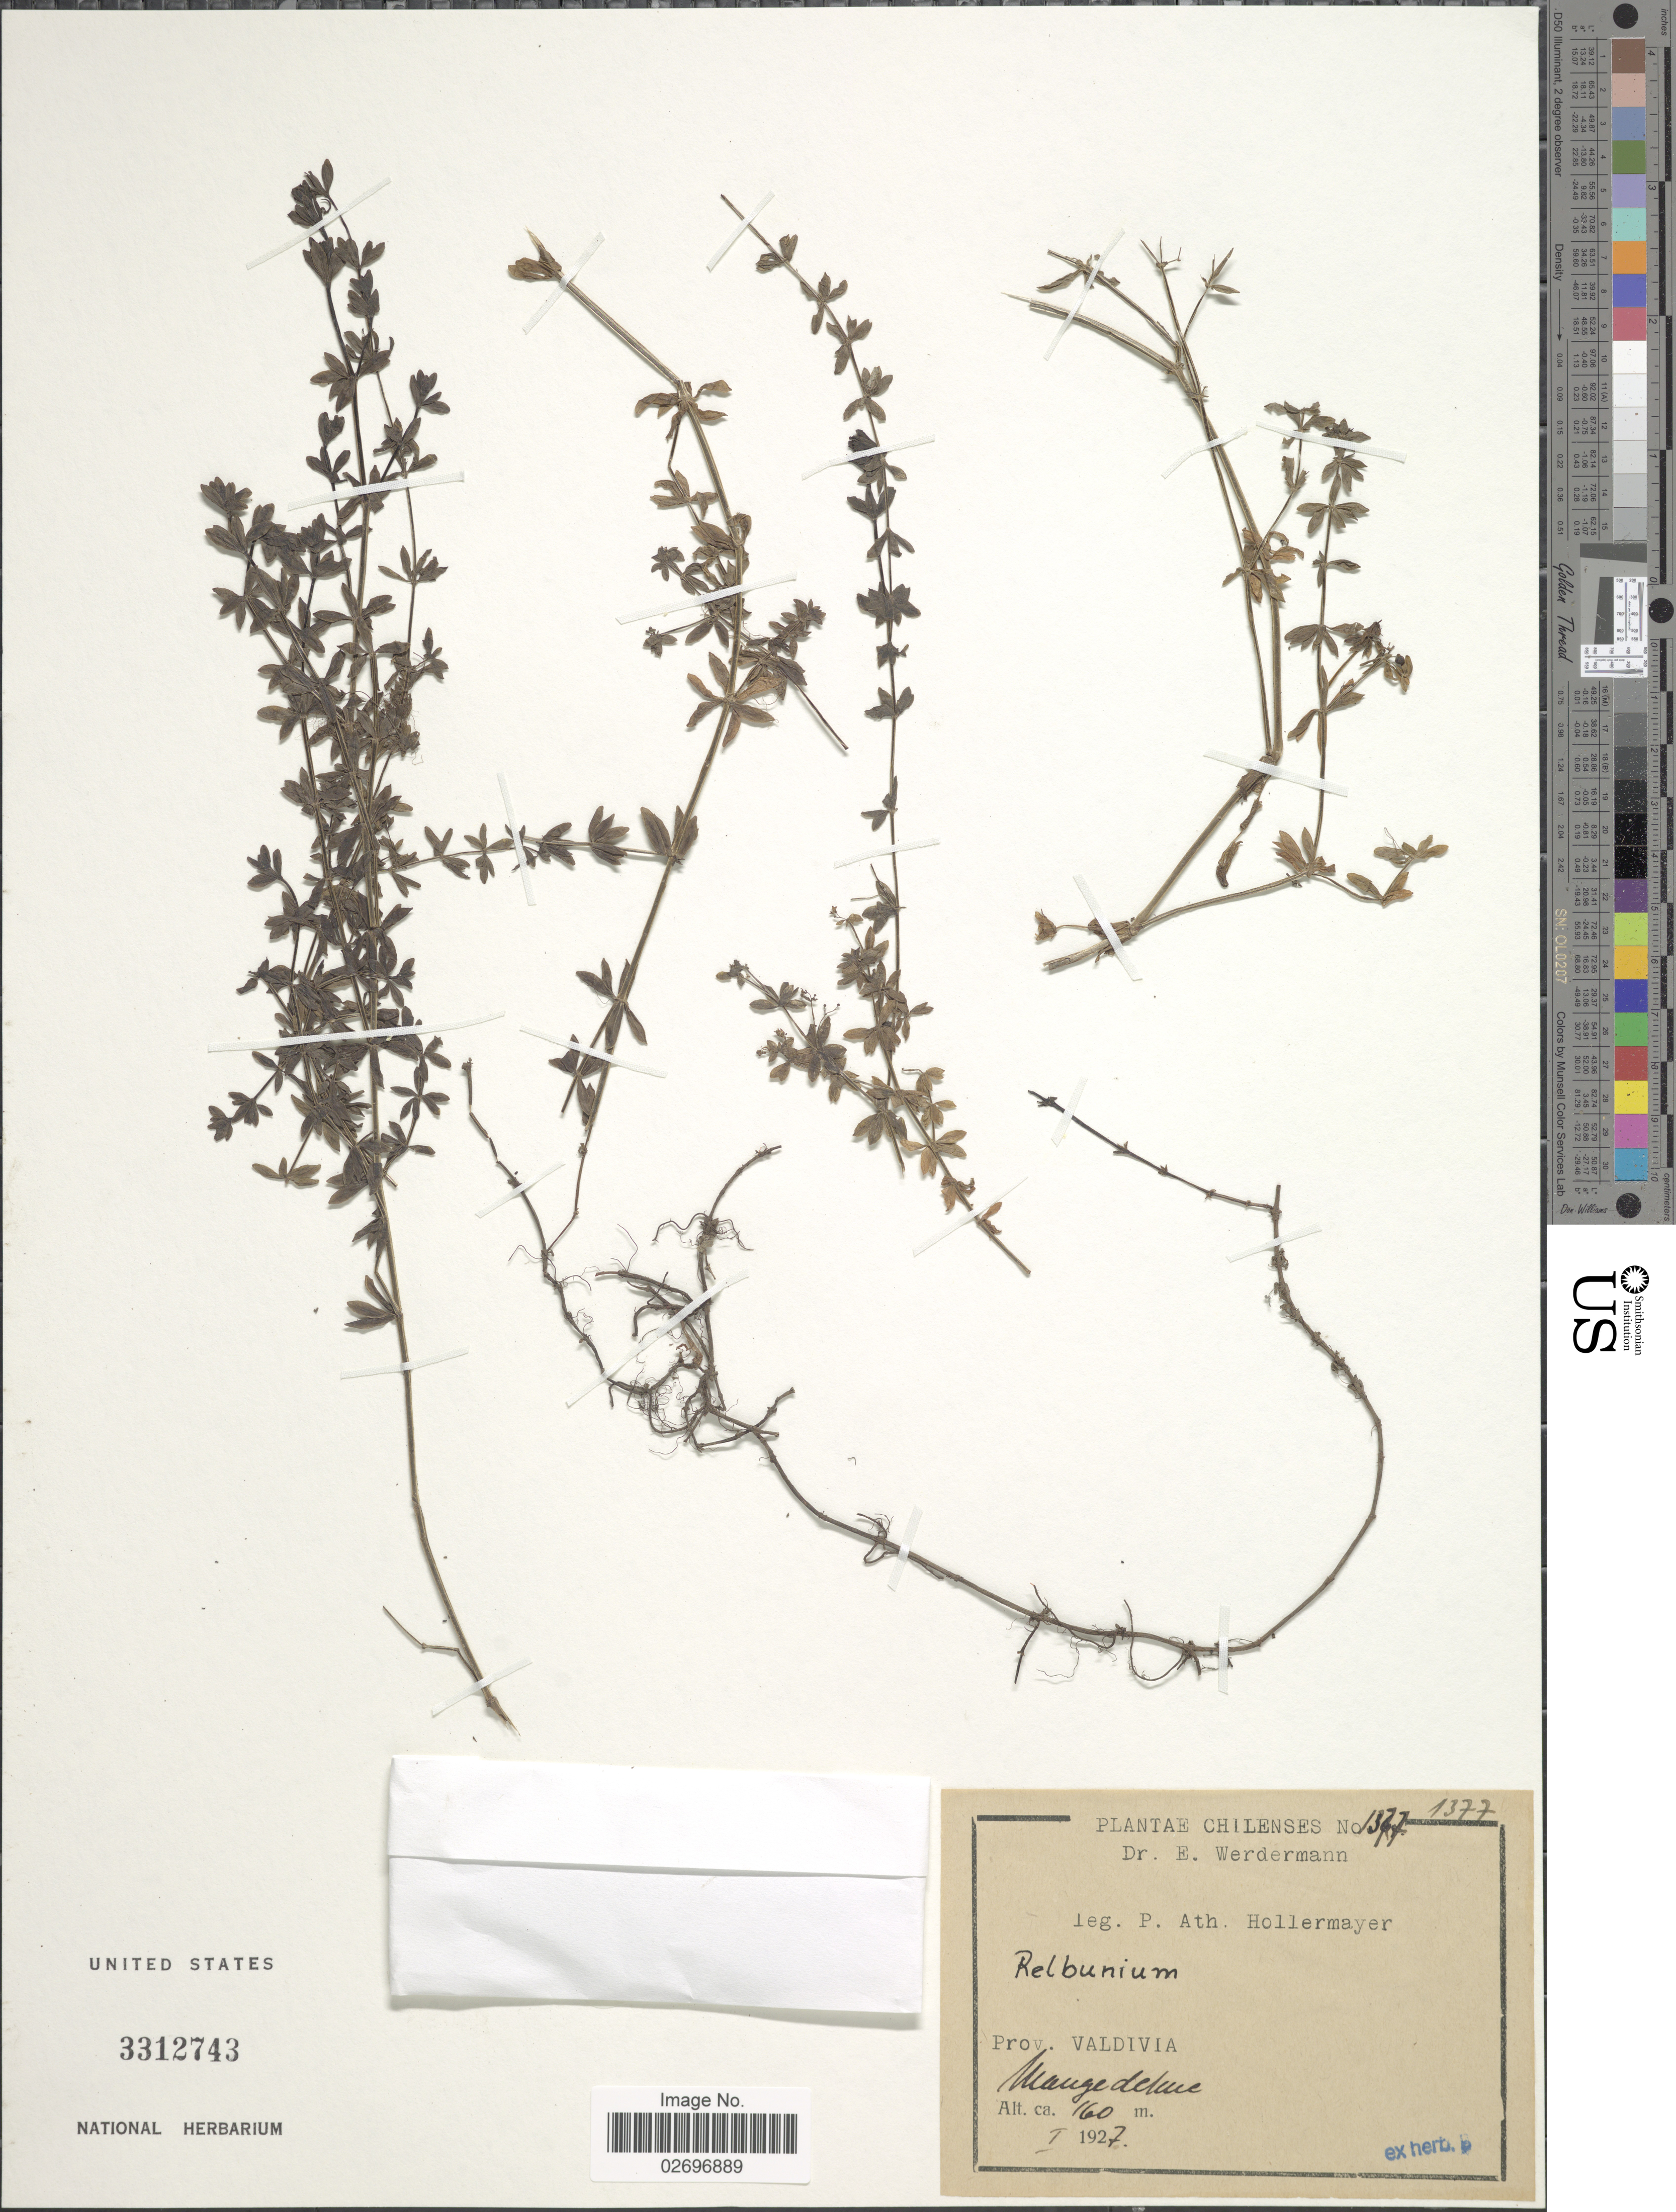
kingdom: Plantae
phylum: Tracheophyta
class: Magnoliopsida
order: Gentianales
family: Rubiaceae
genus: Galium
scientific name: Galium sp.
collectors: E. Werdermann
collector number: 1377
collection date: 1927-01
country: Chile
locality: Prov. Valdivia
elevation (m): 160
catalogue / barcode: US 3312743